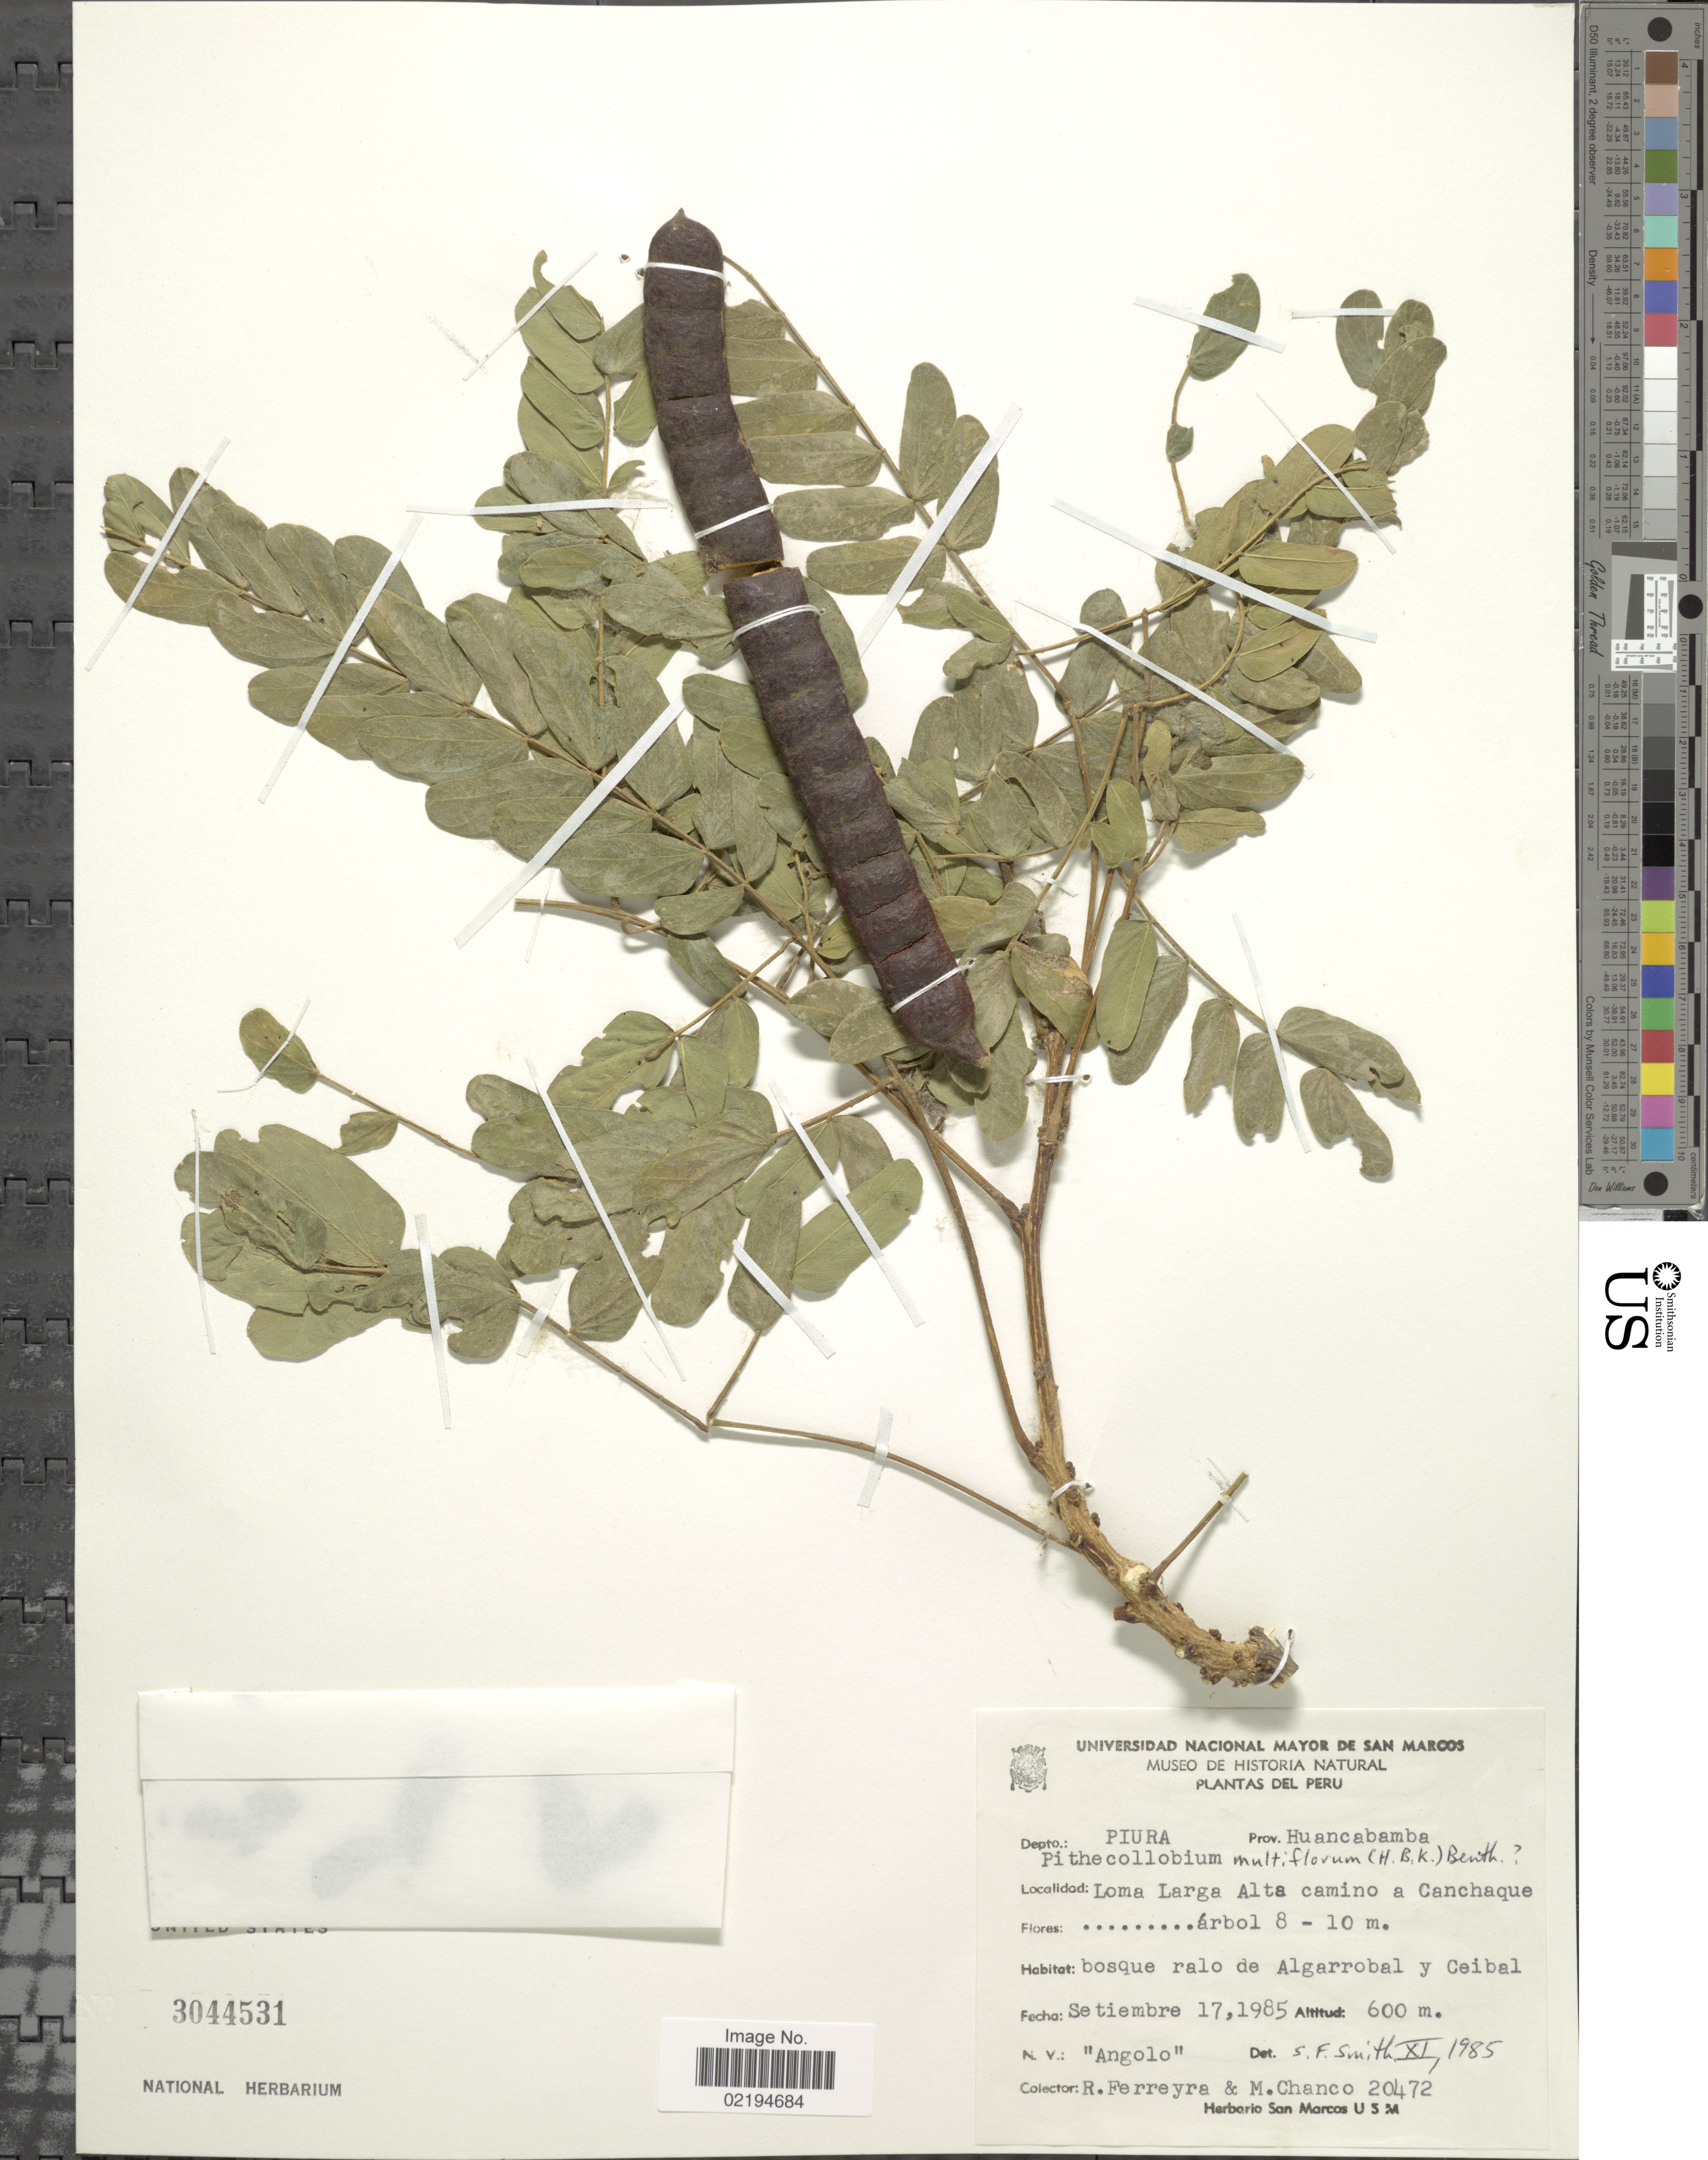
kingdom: Plantae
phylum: Tracheophyta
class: Magnoliopsida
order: Fabales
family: Fabaceae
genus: Pseudalbizzia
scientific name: Pseudalbizzia multiflora var. multiflora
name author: (Kunth) Koenen & Duno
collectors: R. A. Ferreyra & M. Chanco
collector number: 20472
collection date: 1985-09-17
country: Peru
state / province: Piura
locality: Prov. Huancabamba, Loma Larga Alta camino a Canchaque, bosque ralo de Algarrobal y Ceibal.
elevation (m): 600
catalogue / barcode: US 3044531